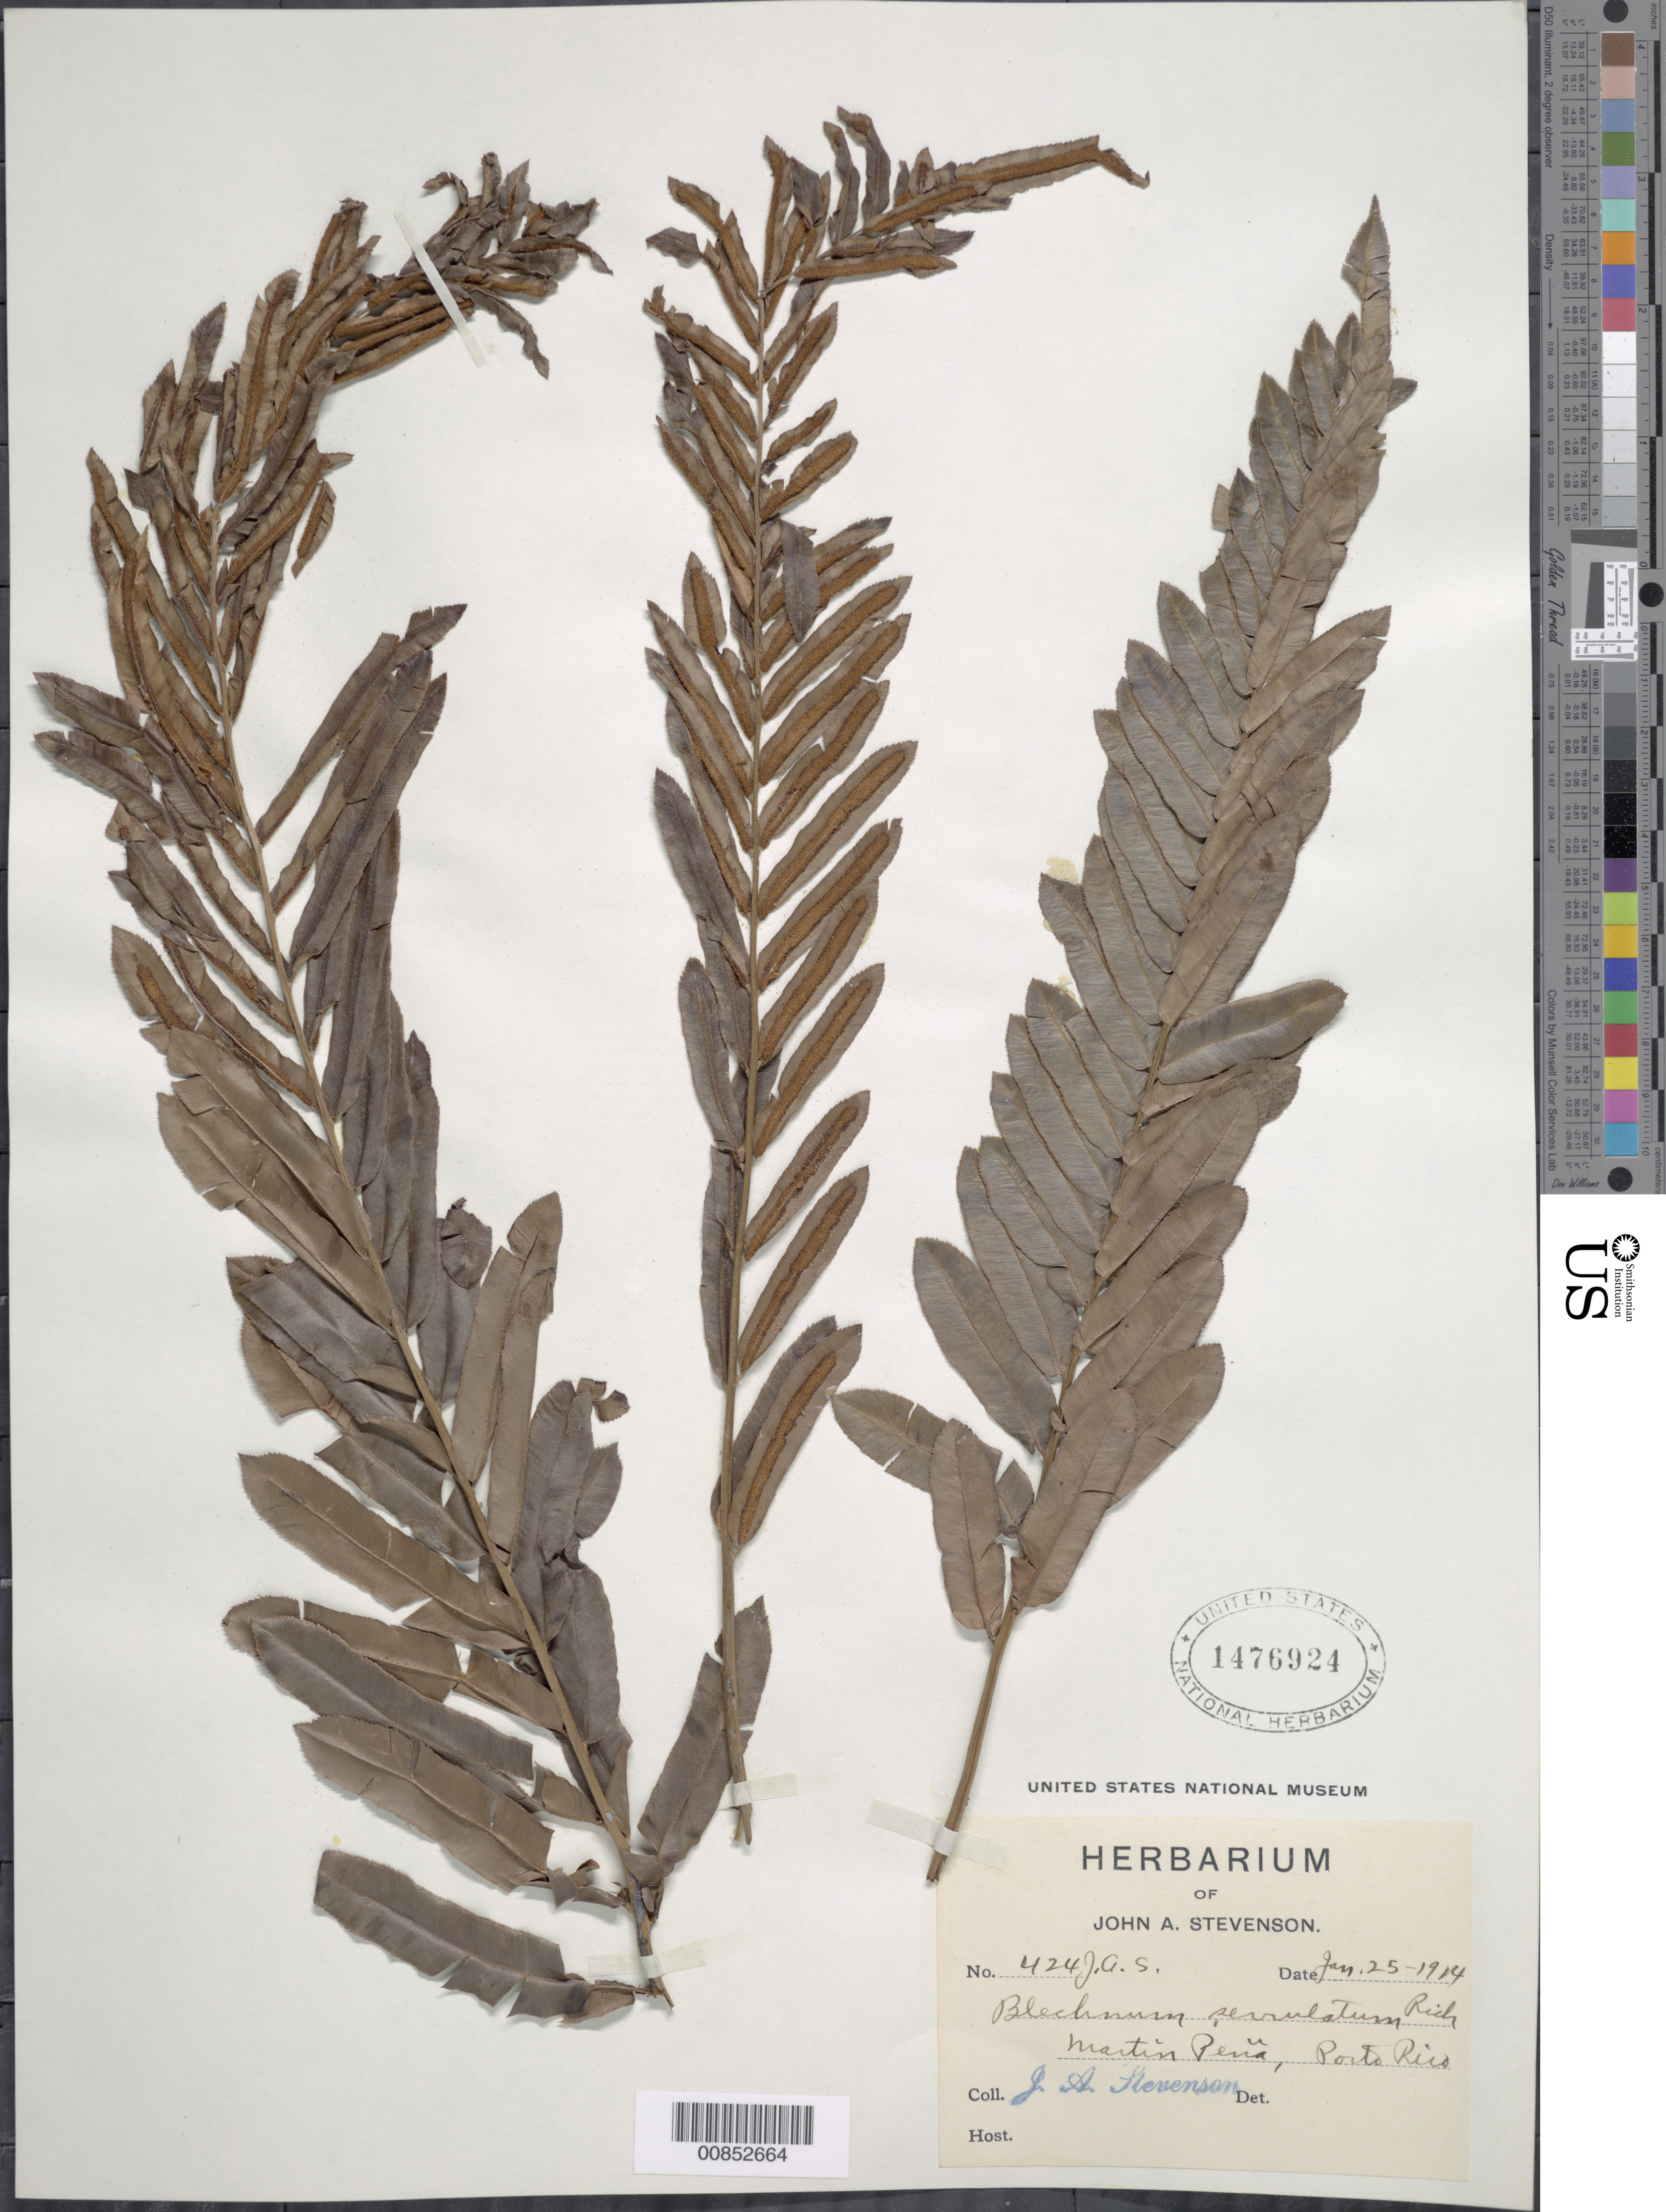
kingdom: Plantae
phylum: Tracheophyta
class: Polypodiopsida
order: Polypodiales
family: Blechnaceae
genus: Telmatoblechnum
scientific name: Telmatoblechnum serrulatum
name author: (Rich.) Perrie et al.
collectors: J. Stevenson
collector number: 424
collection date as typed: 25 Jan 1914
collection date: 1914-01-25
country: Puerto Rico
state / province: San Juan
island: Puerto Rico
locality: Martín Peña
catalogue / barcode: US 1476924